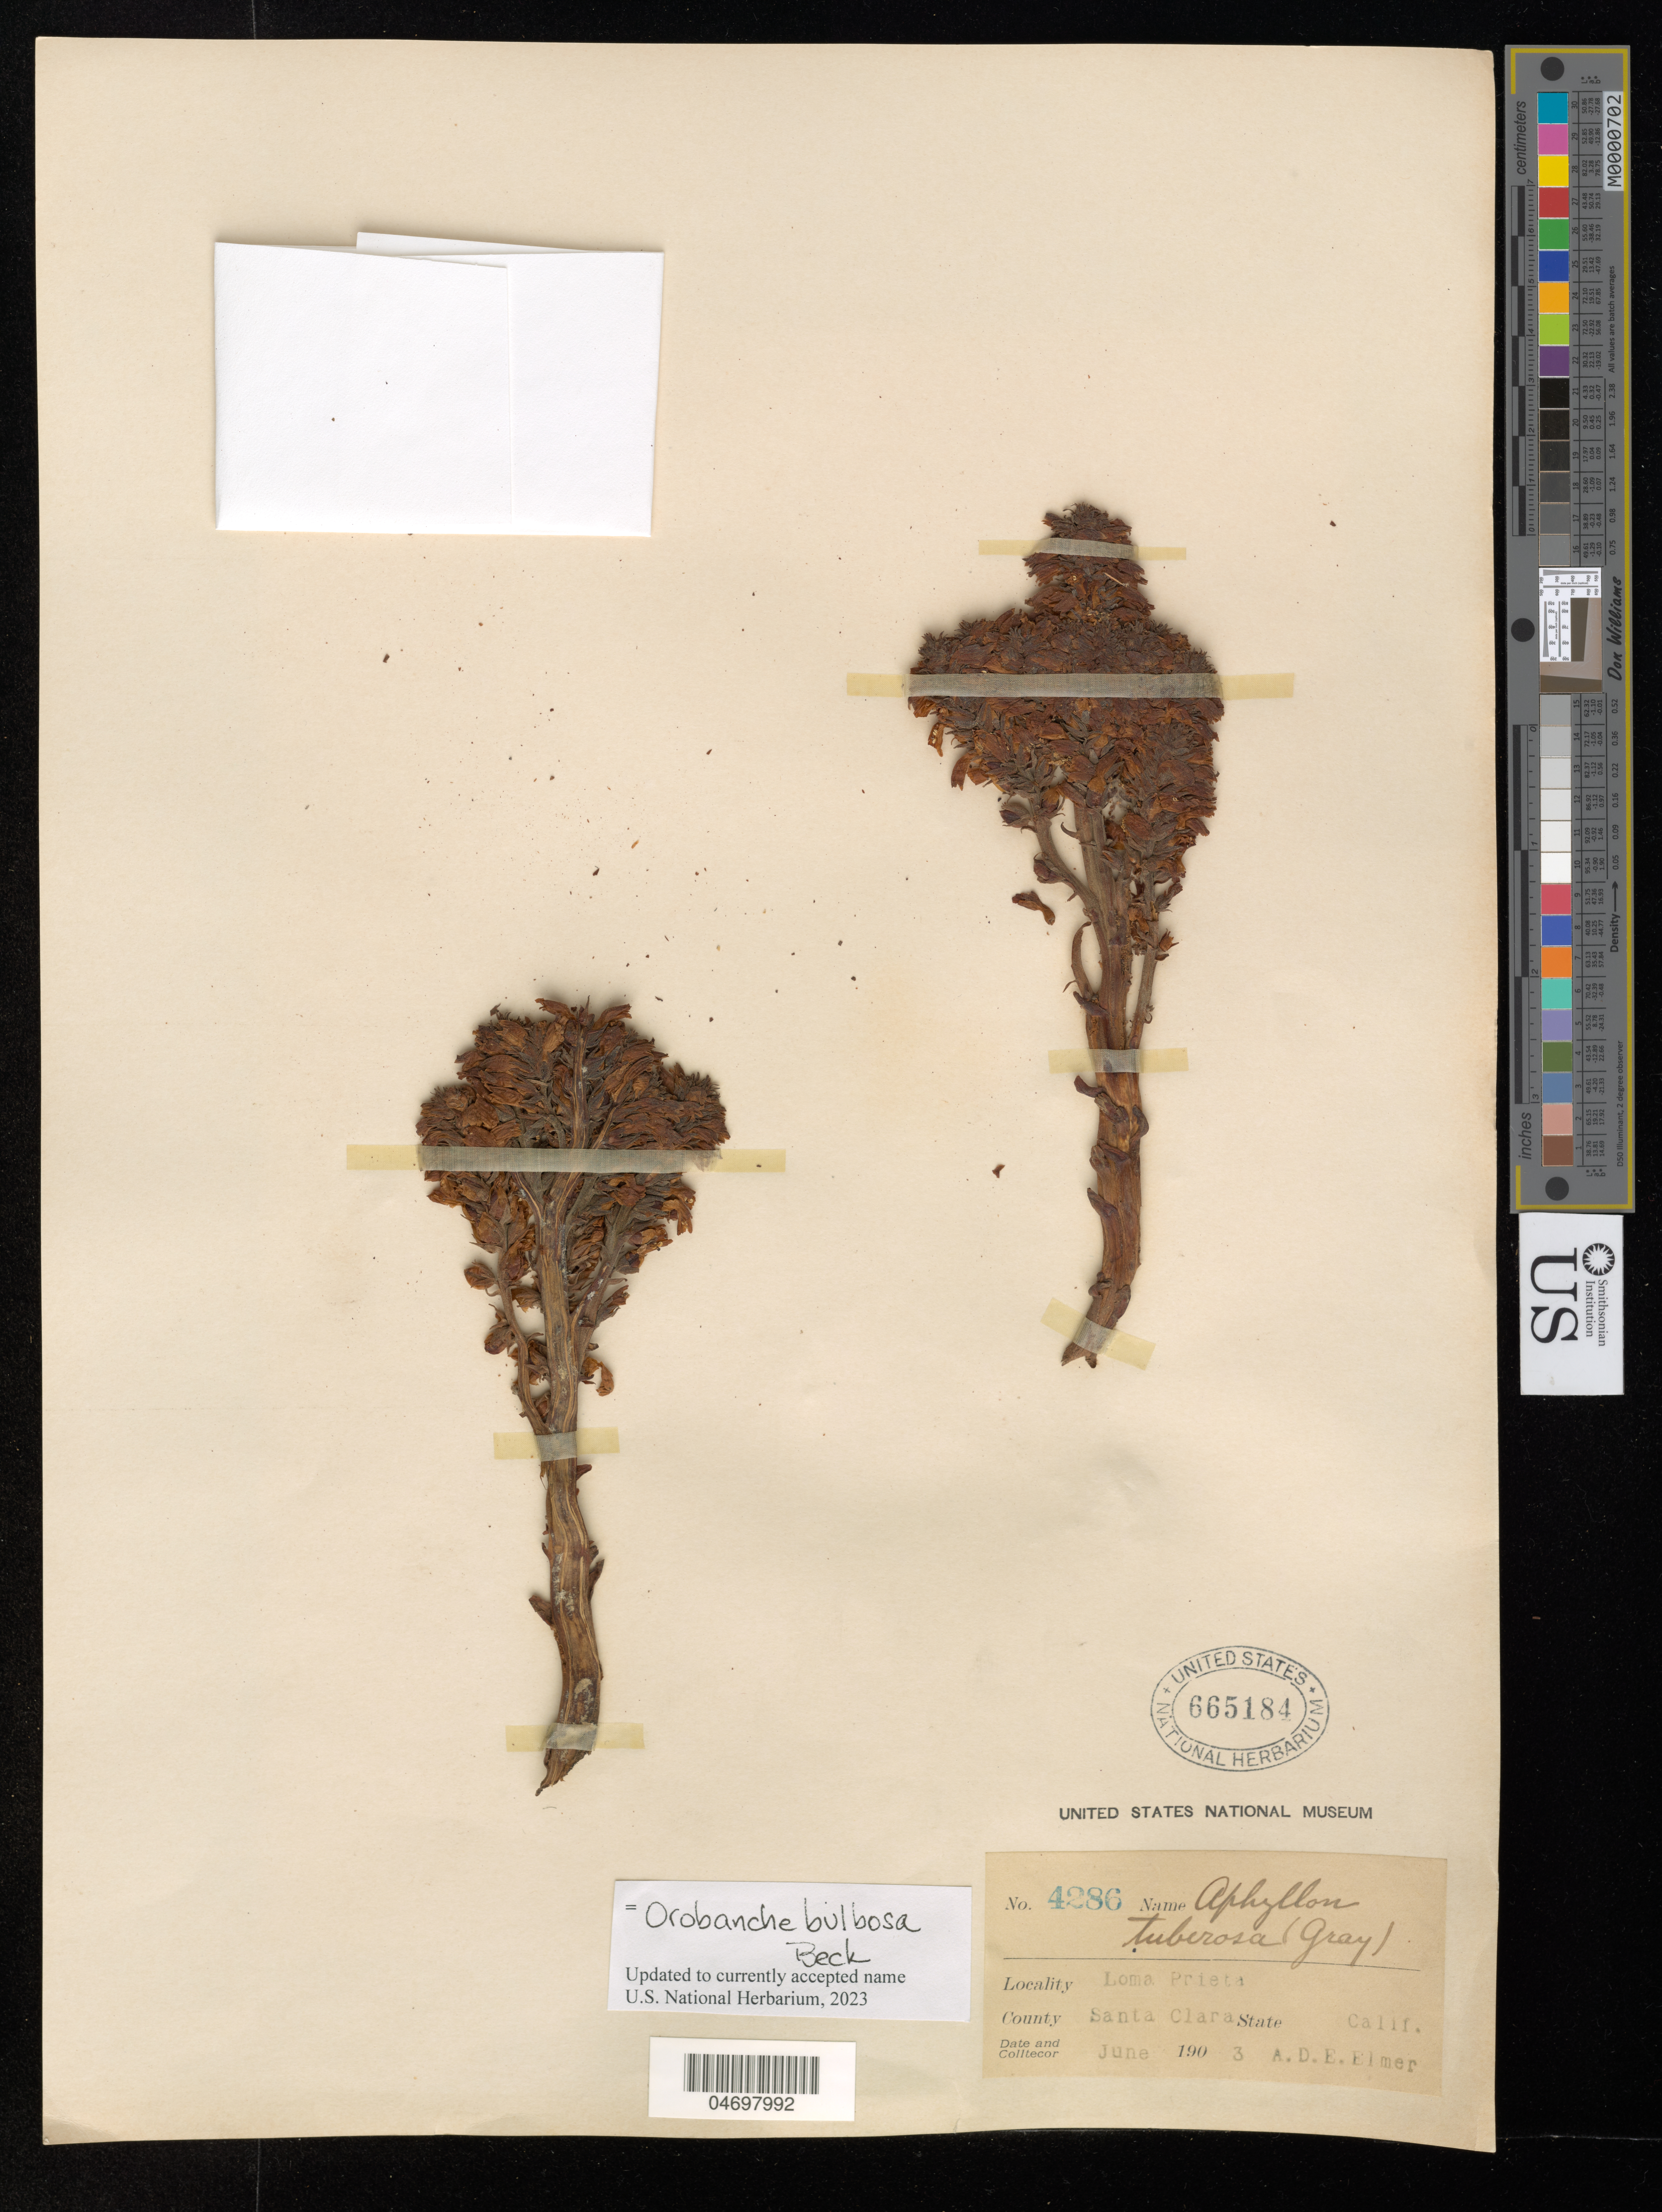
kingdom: Plantae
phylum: Tracheophyta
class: Magnoliopsida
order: Lamiales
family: Orobanchaceae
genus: Orobanche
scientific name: Orobanche bulbosa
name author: (A. Gray) Beck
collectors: A. D. E. Elmer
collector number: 4286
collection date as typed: Jun 1903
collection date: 1903-06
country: United States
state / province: California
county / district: Santa Clara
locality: Loma Prieta peak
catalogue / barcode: US 665184